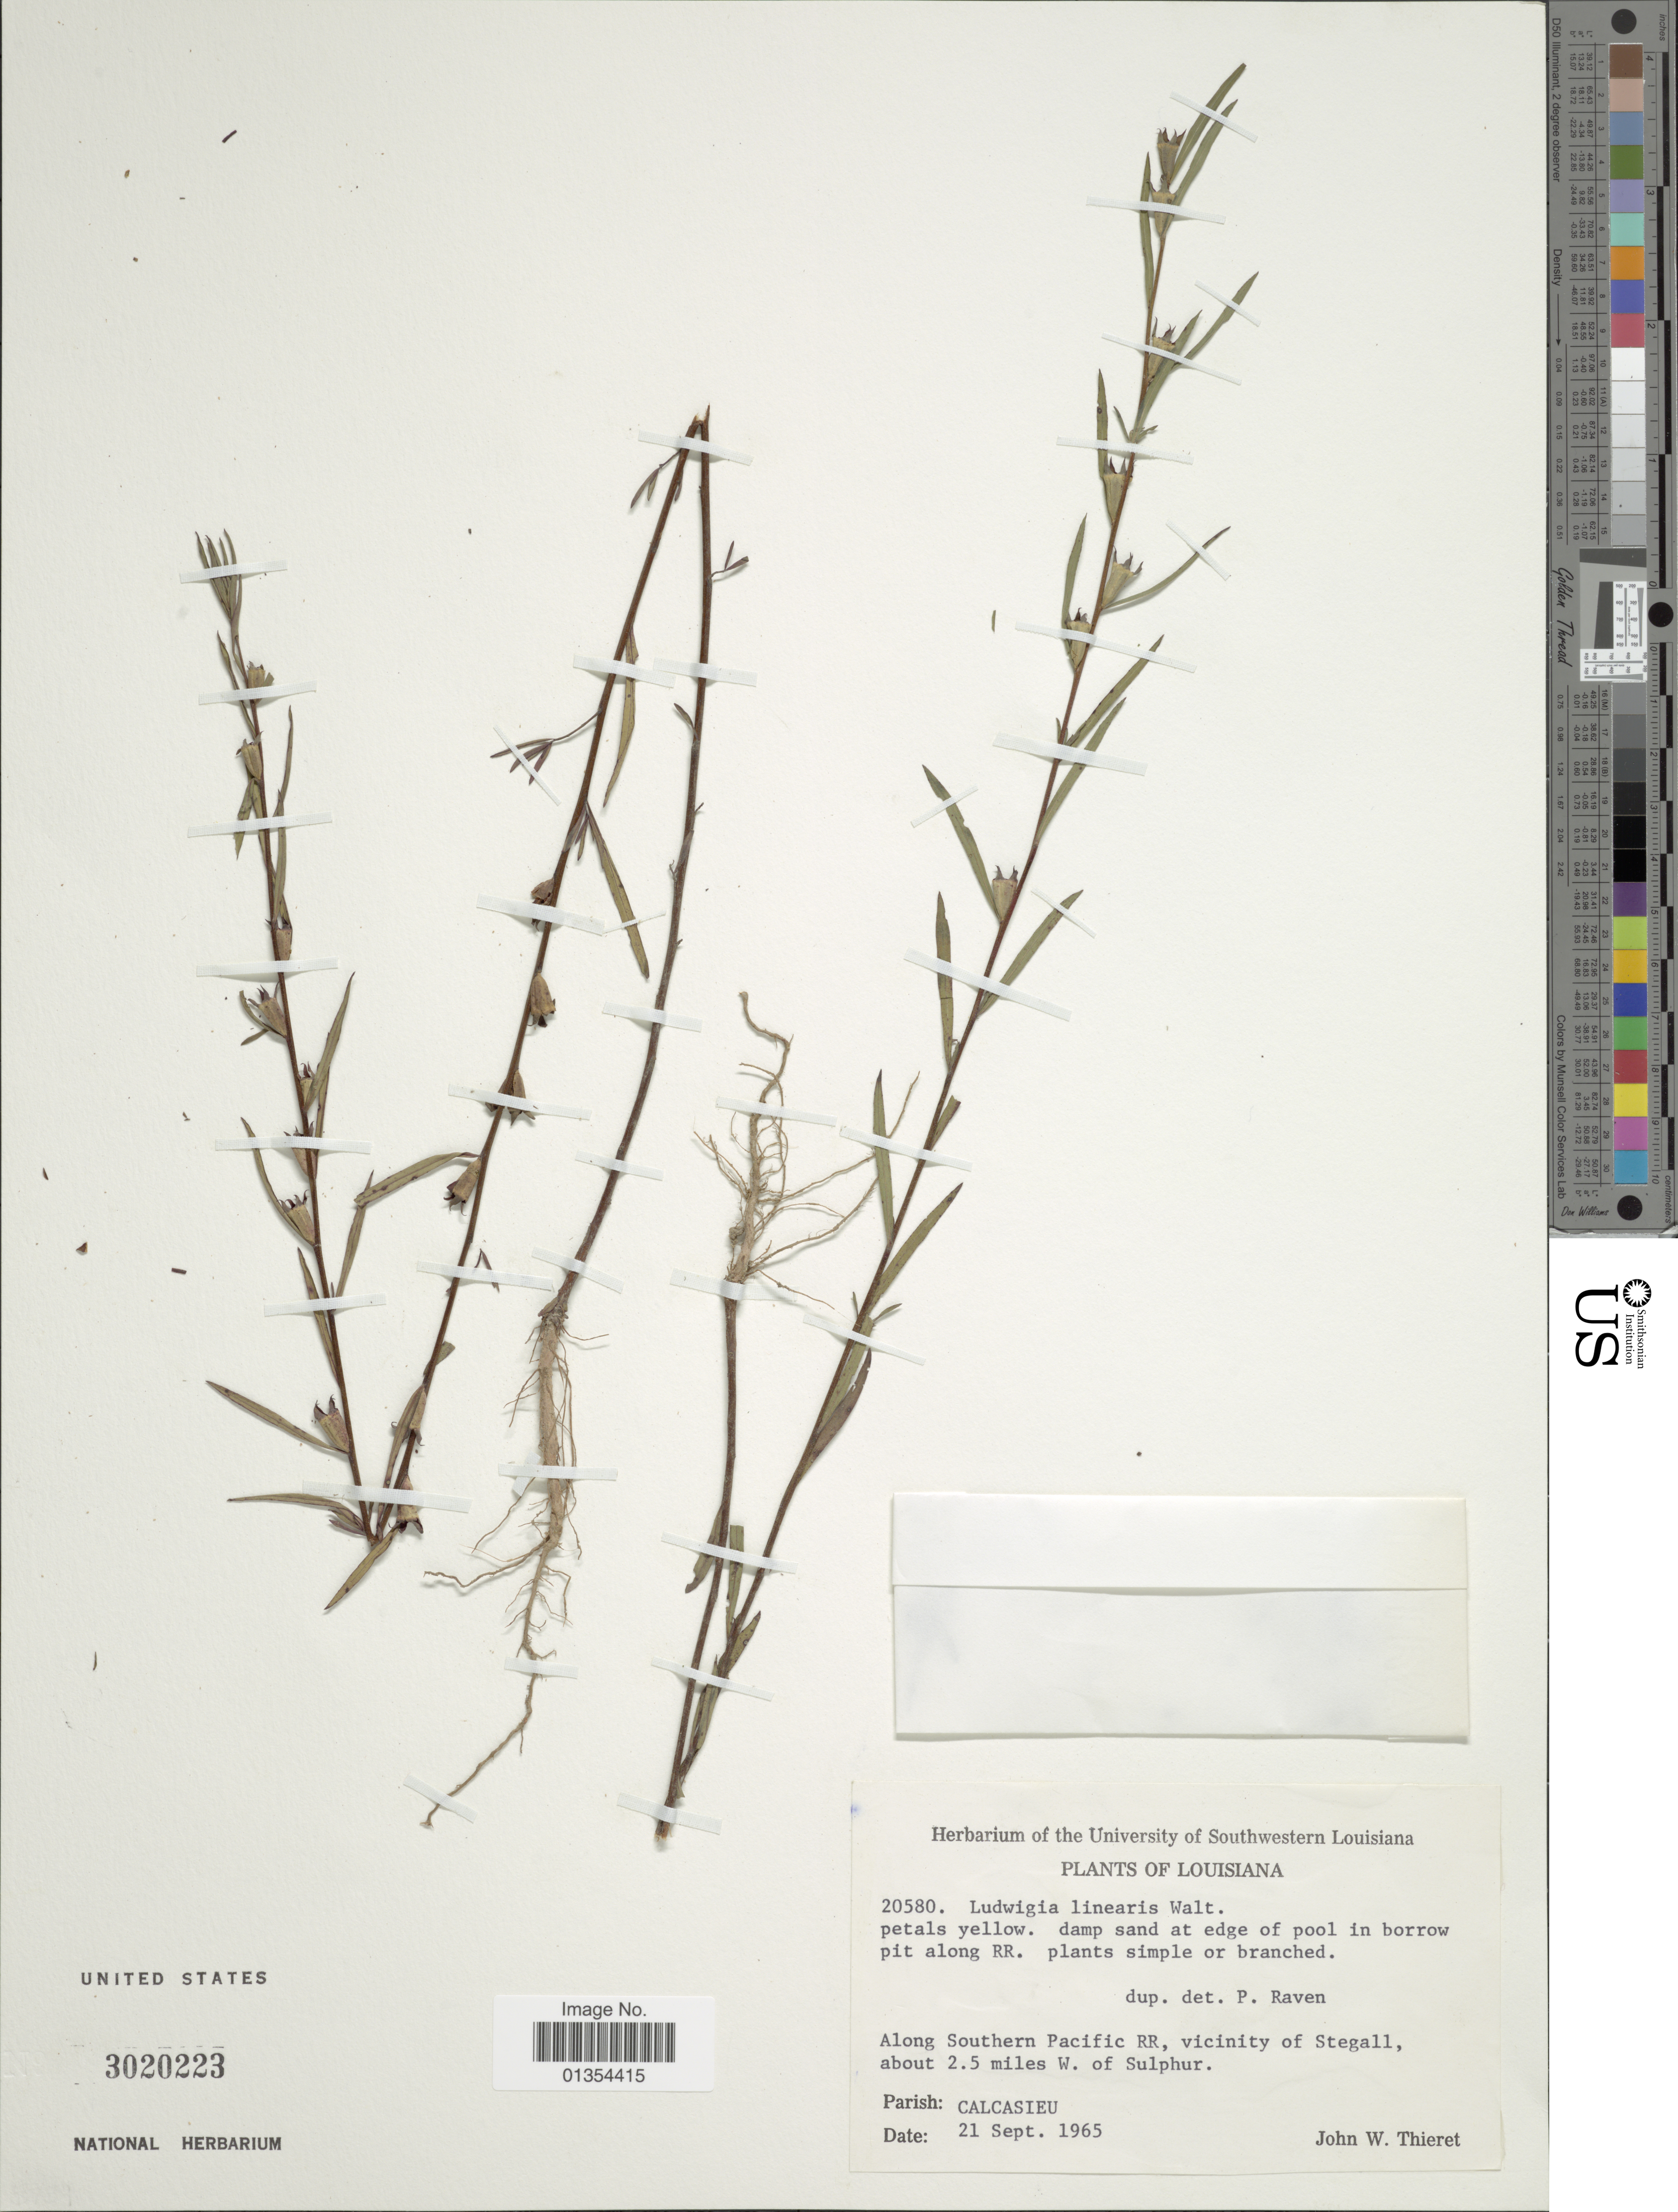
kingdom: Plantae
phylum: Tracheophyta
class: Magnoliopsida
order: Myrtales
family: Onagraceae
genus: Ludwigia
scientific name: Ludwigia linearis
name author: Walter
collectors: J. W. Thieret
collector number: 20580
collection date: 1965-09-21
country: United States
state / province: Louisiana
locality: Along Southern Pacific RR, vicinity of Stegall, about 2.5 miles W. of Sulphur, Parish: Calcasieu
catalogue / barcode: US 3020223